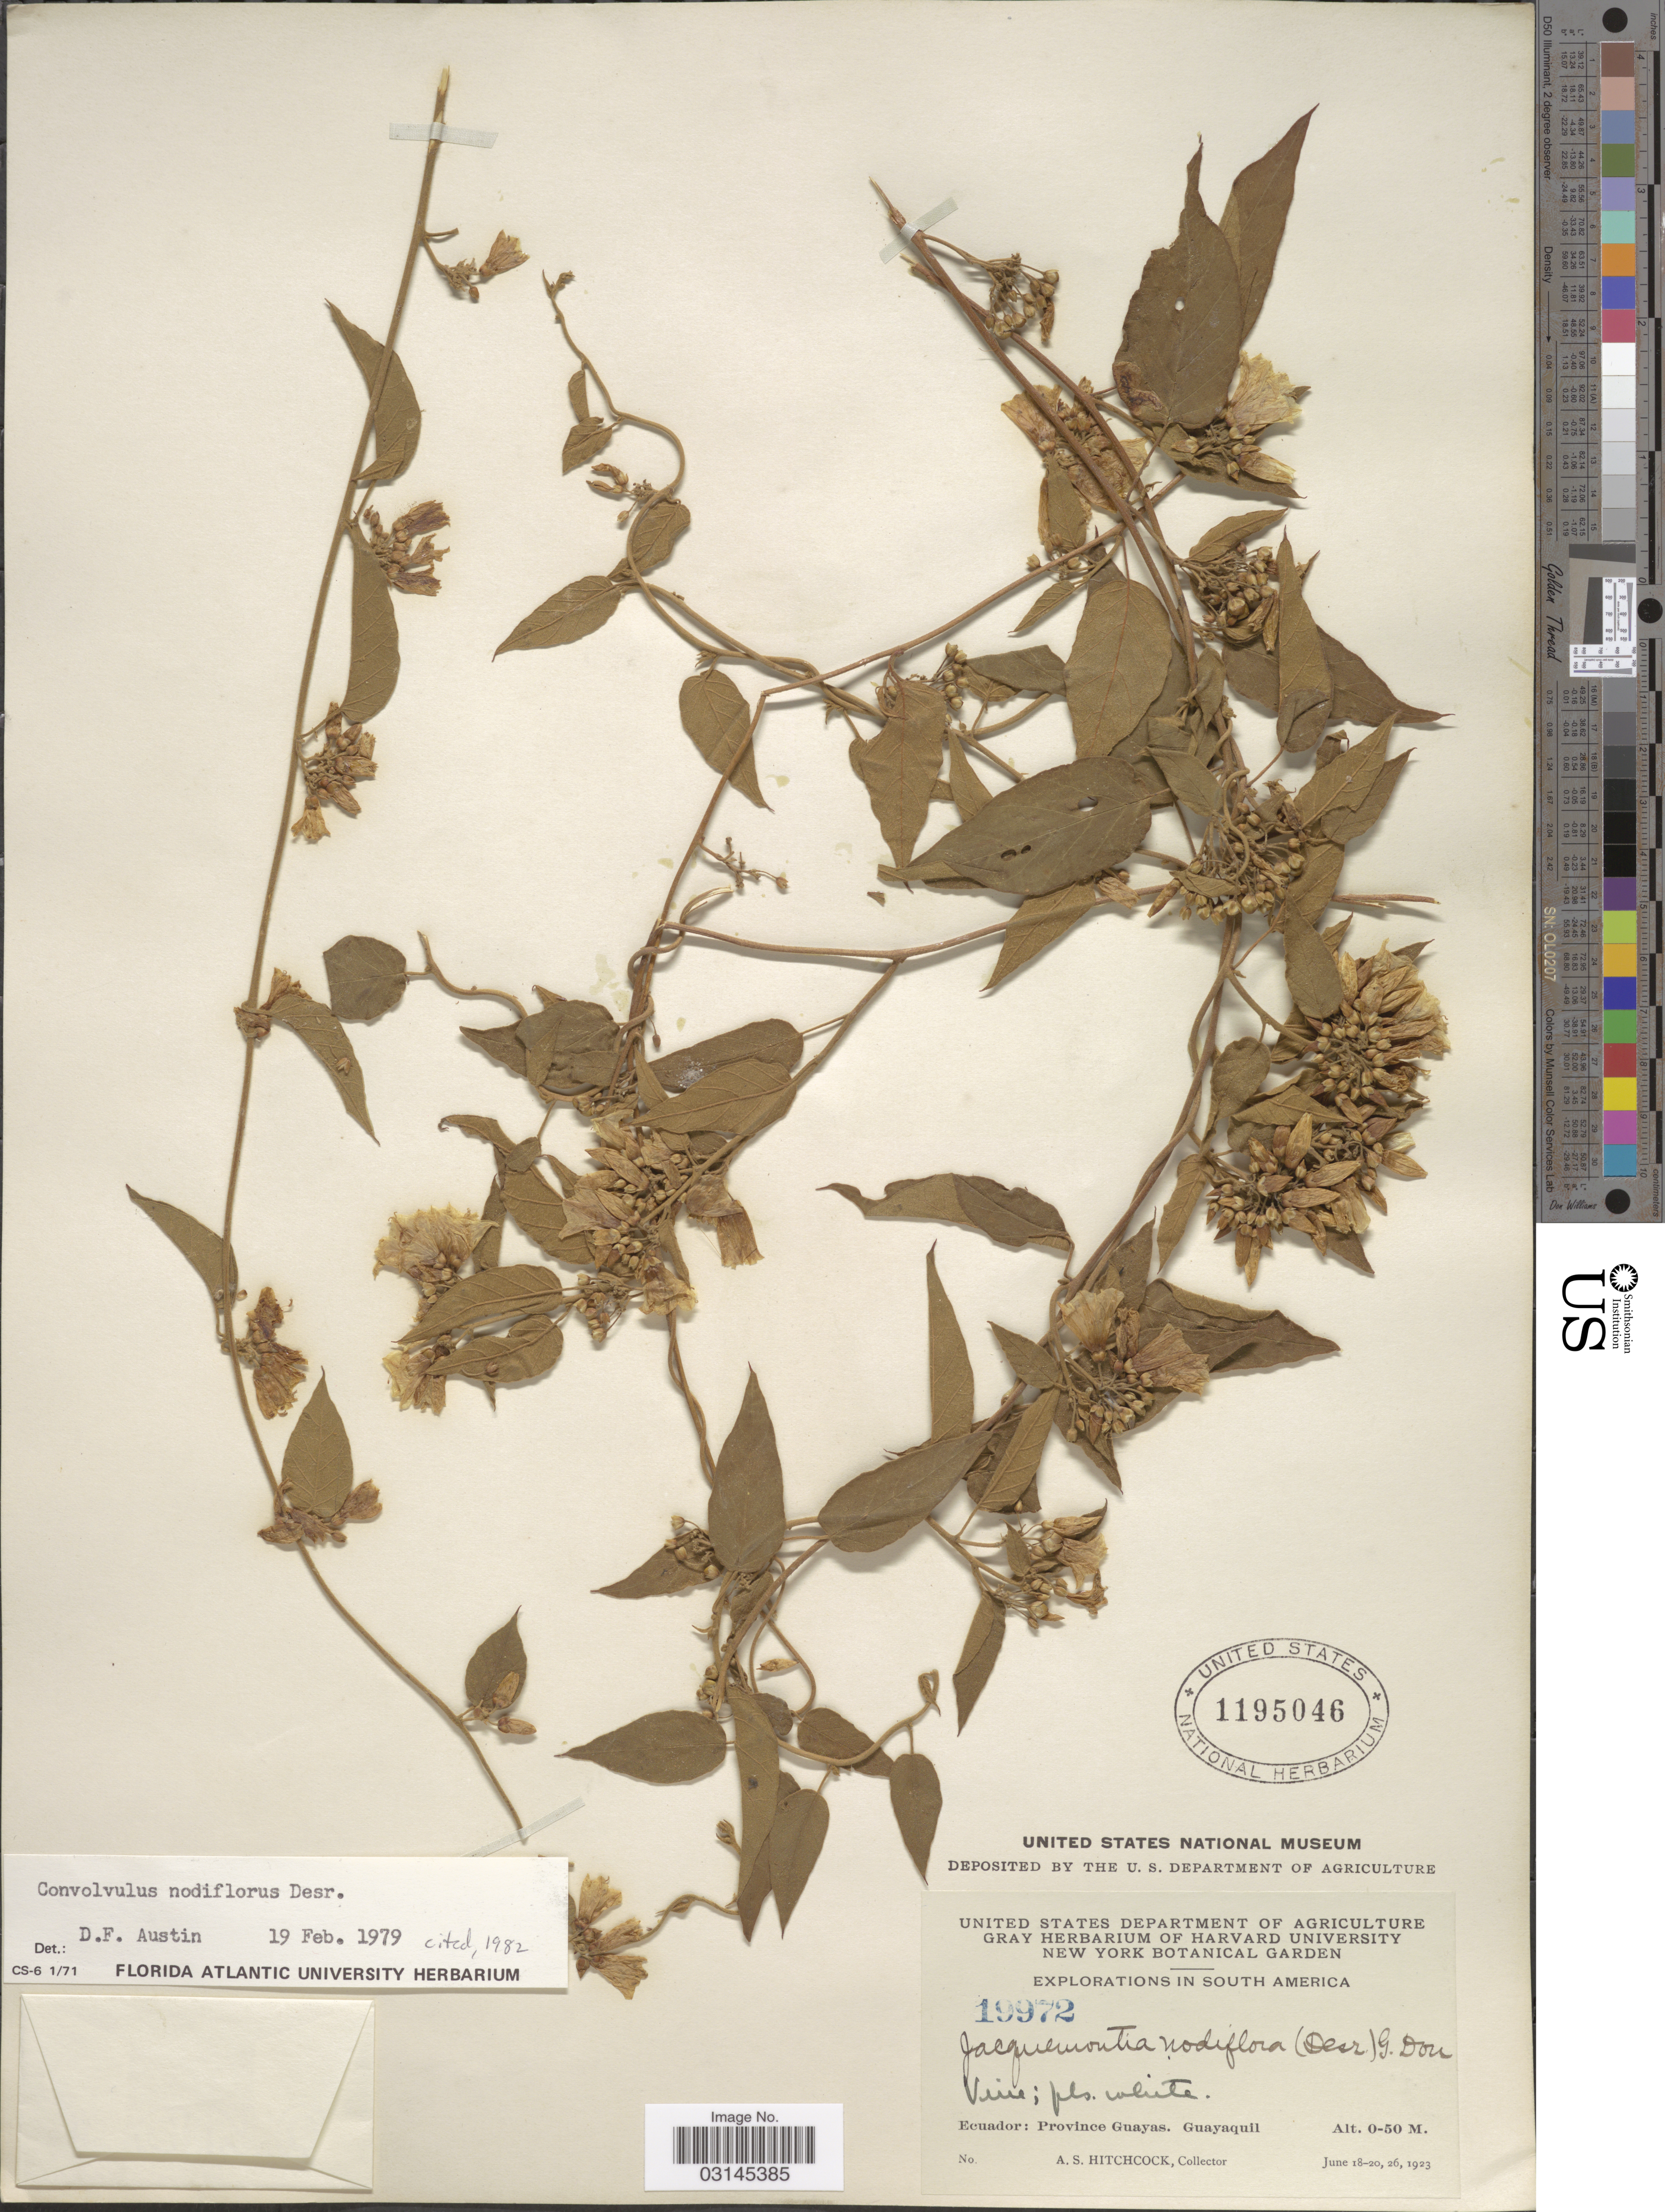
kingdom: Plantae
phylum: Tracheophyta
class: Magnoliopsida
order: Solanales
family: Convolvulaceae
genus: Convolvulus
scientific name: Convolvulus nodiflorus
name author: Desr.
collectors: A. S. Hitchcock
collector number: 19972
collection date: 1923-06-18/1923-06-26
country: Ecuador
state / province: Guayas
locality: Guayaquil.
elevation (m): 0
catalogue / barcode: US 1195046